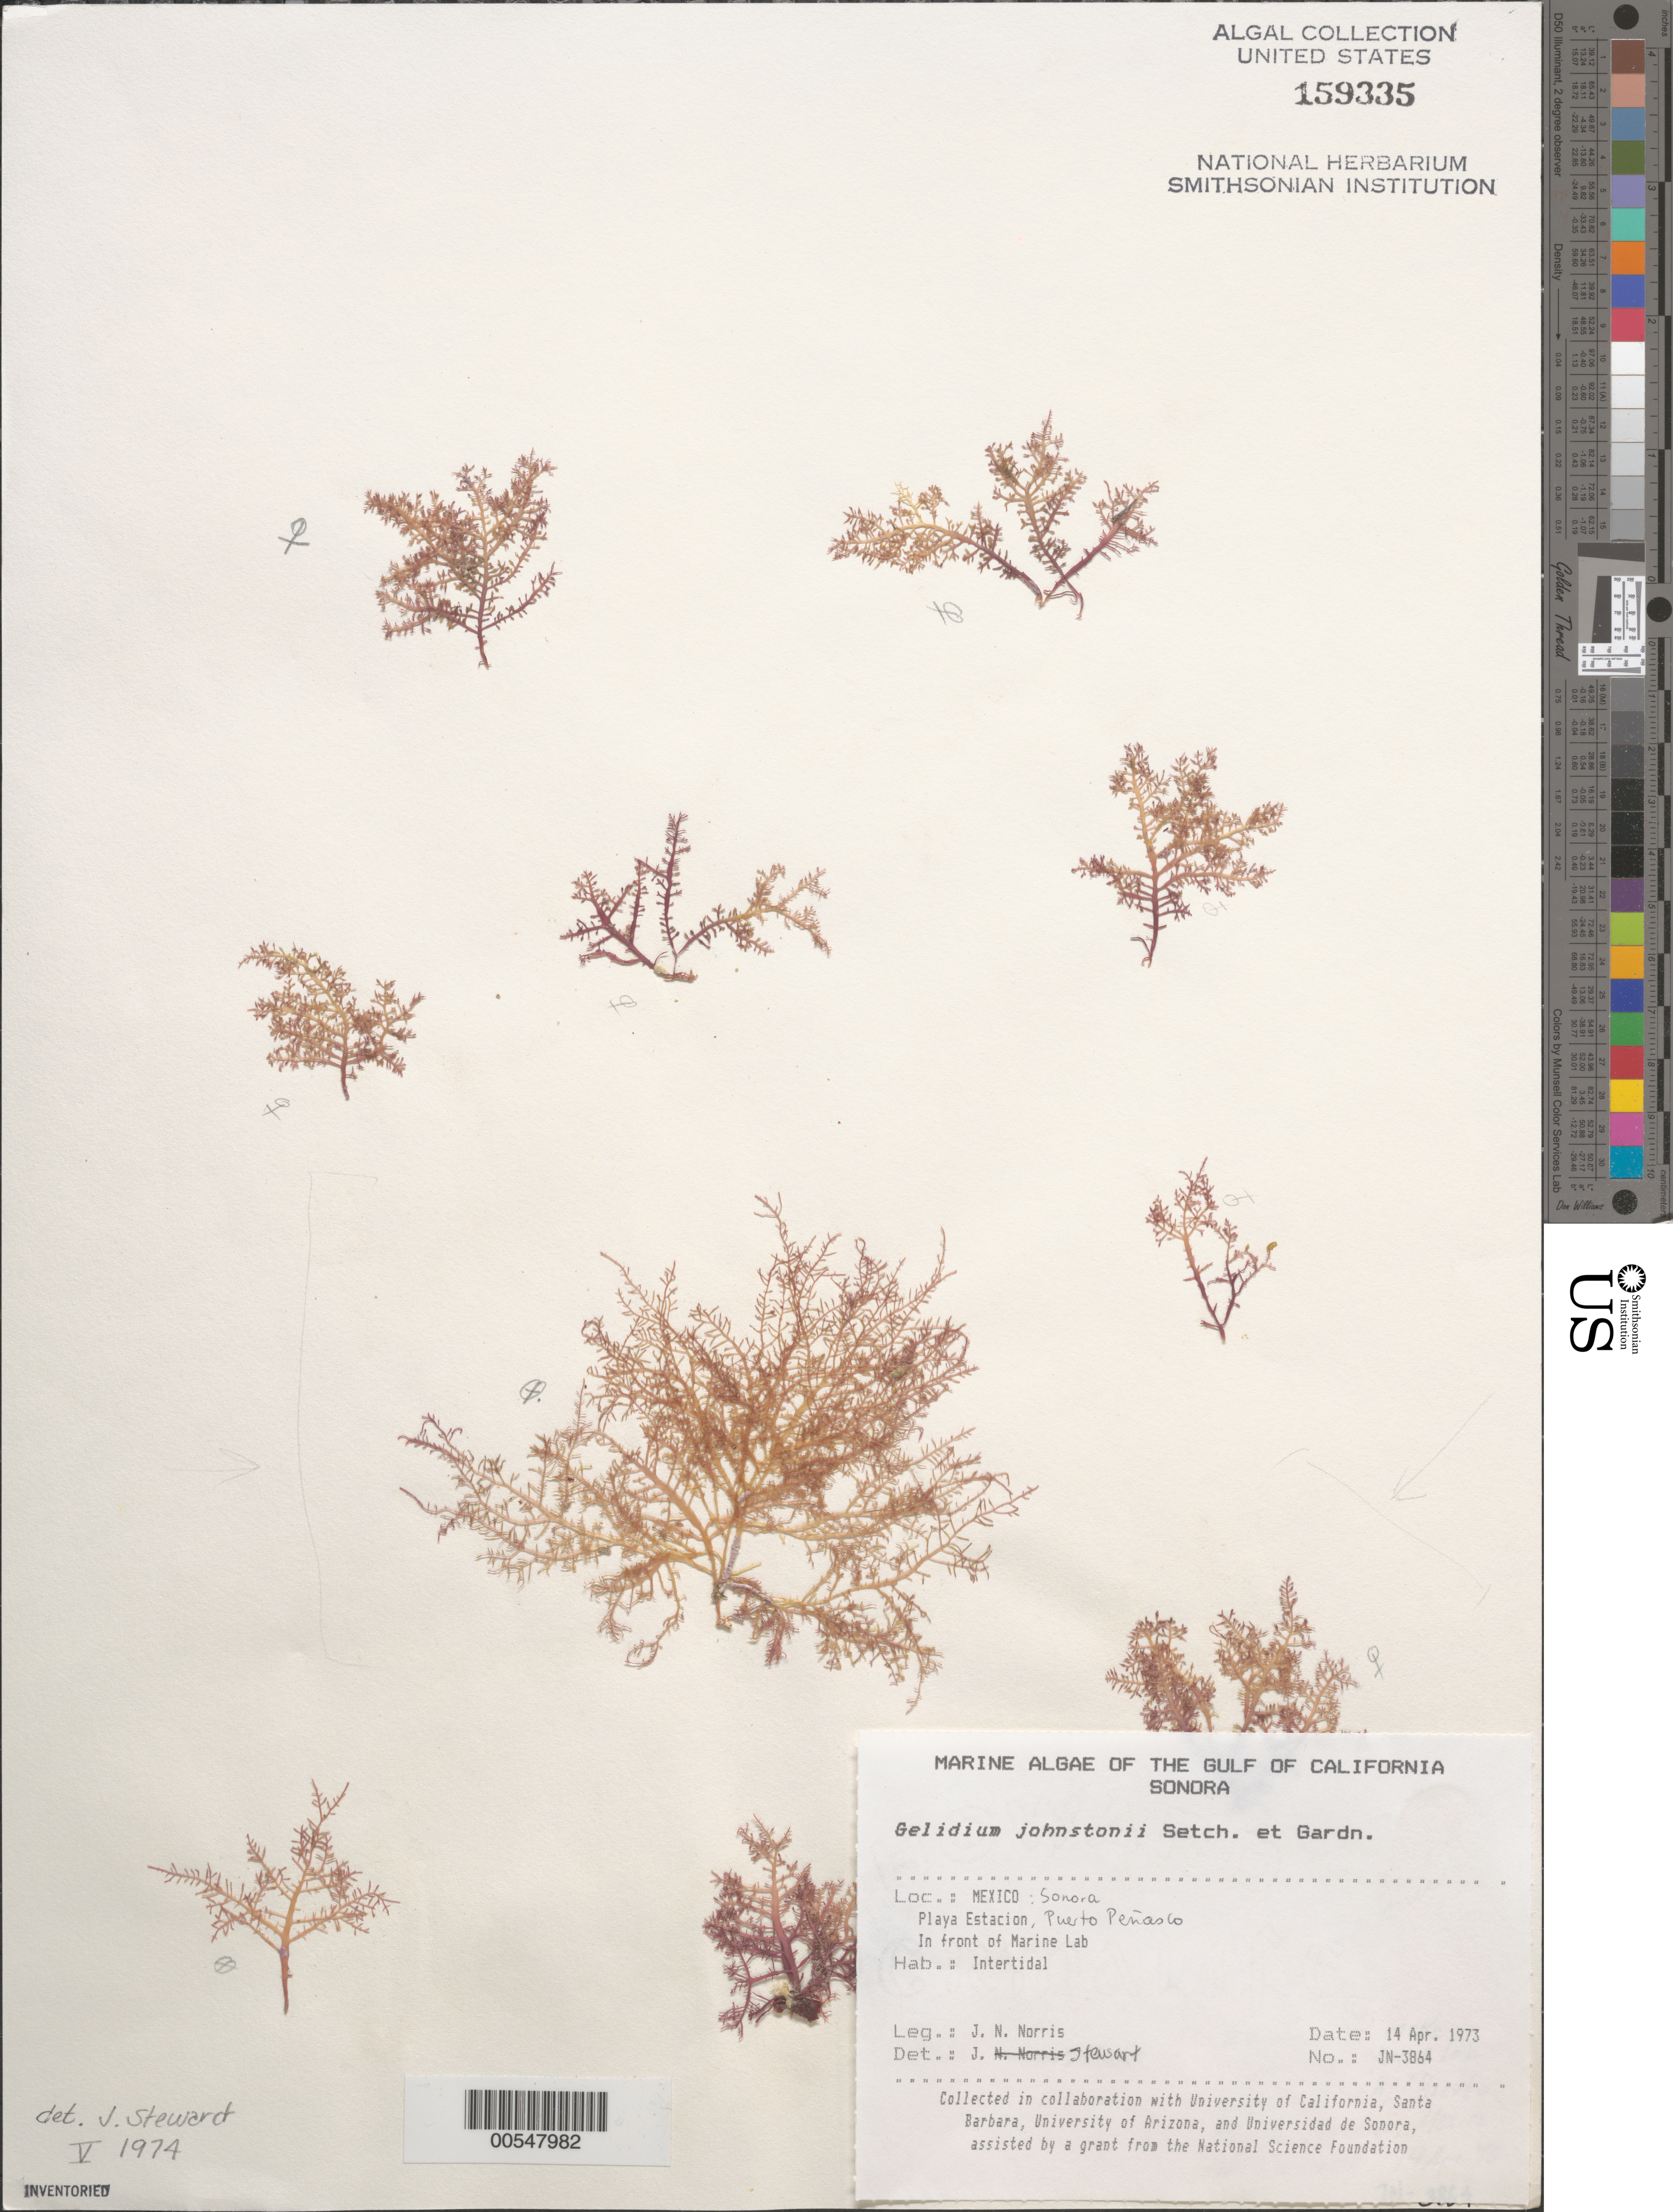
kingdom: Plantae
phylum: Rhodophyta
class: Florideophyceae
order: Gelidiales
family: Gelidiaceae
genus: Gelidium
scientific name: Gelidium johnstonii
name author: Setchell & N.L. Gardner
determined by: Stewart, J.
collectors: J. N. Norris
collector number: JN-3864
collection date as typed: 14 Apr 1973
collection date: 1973-04-14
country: Mexico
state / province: Sonora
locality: Playa Estacion, Puerto Penasco, marine station shore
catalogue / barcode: US 159335